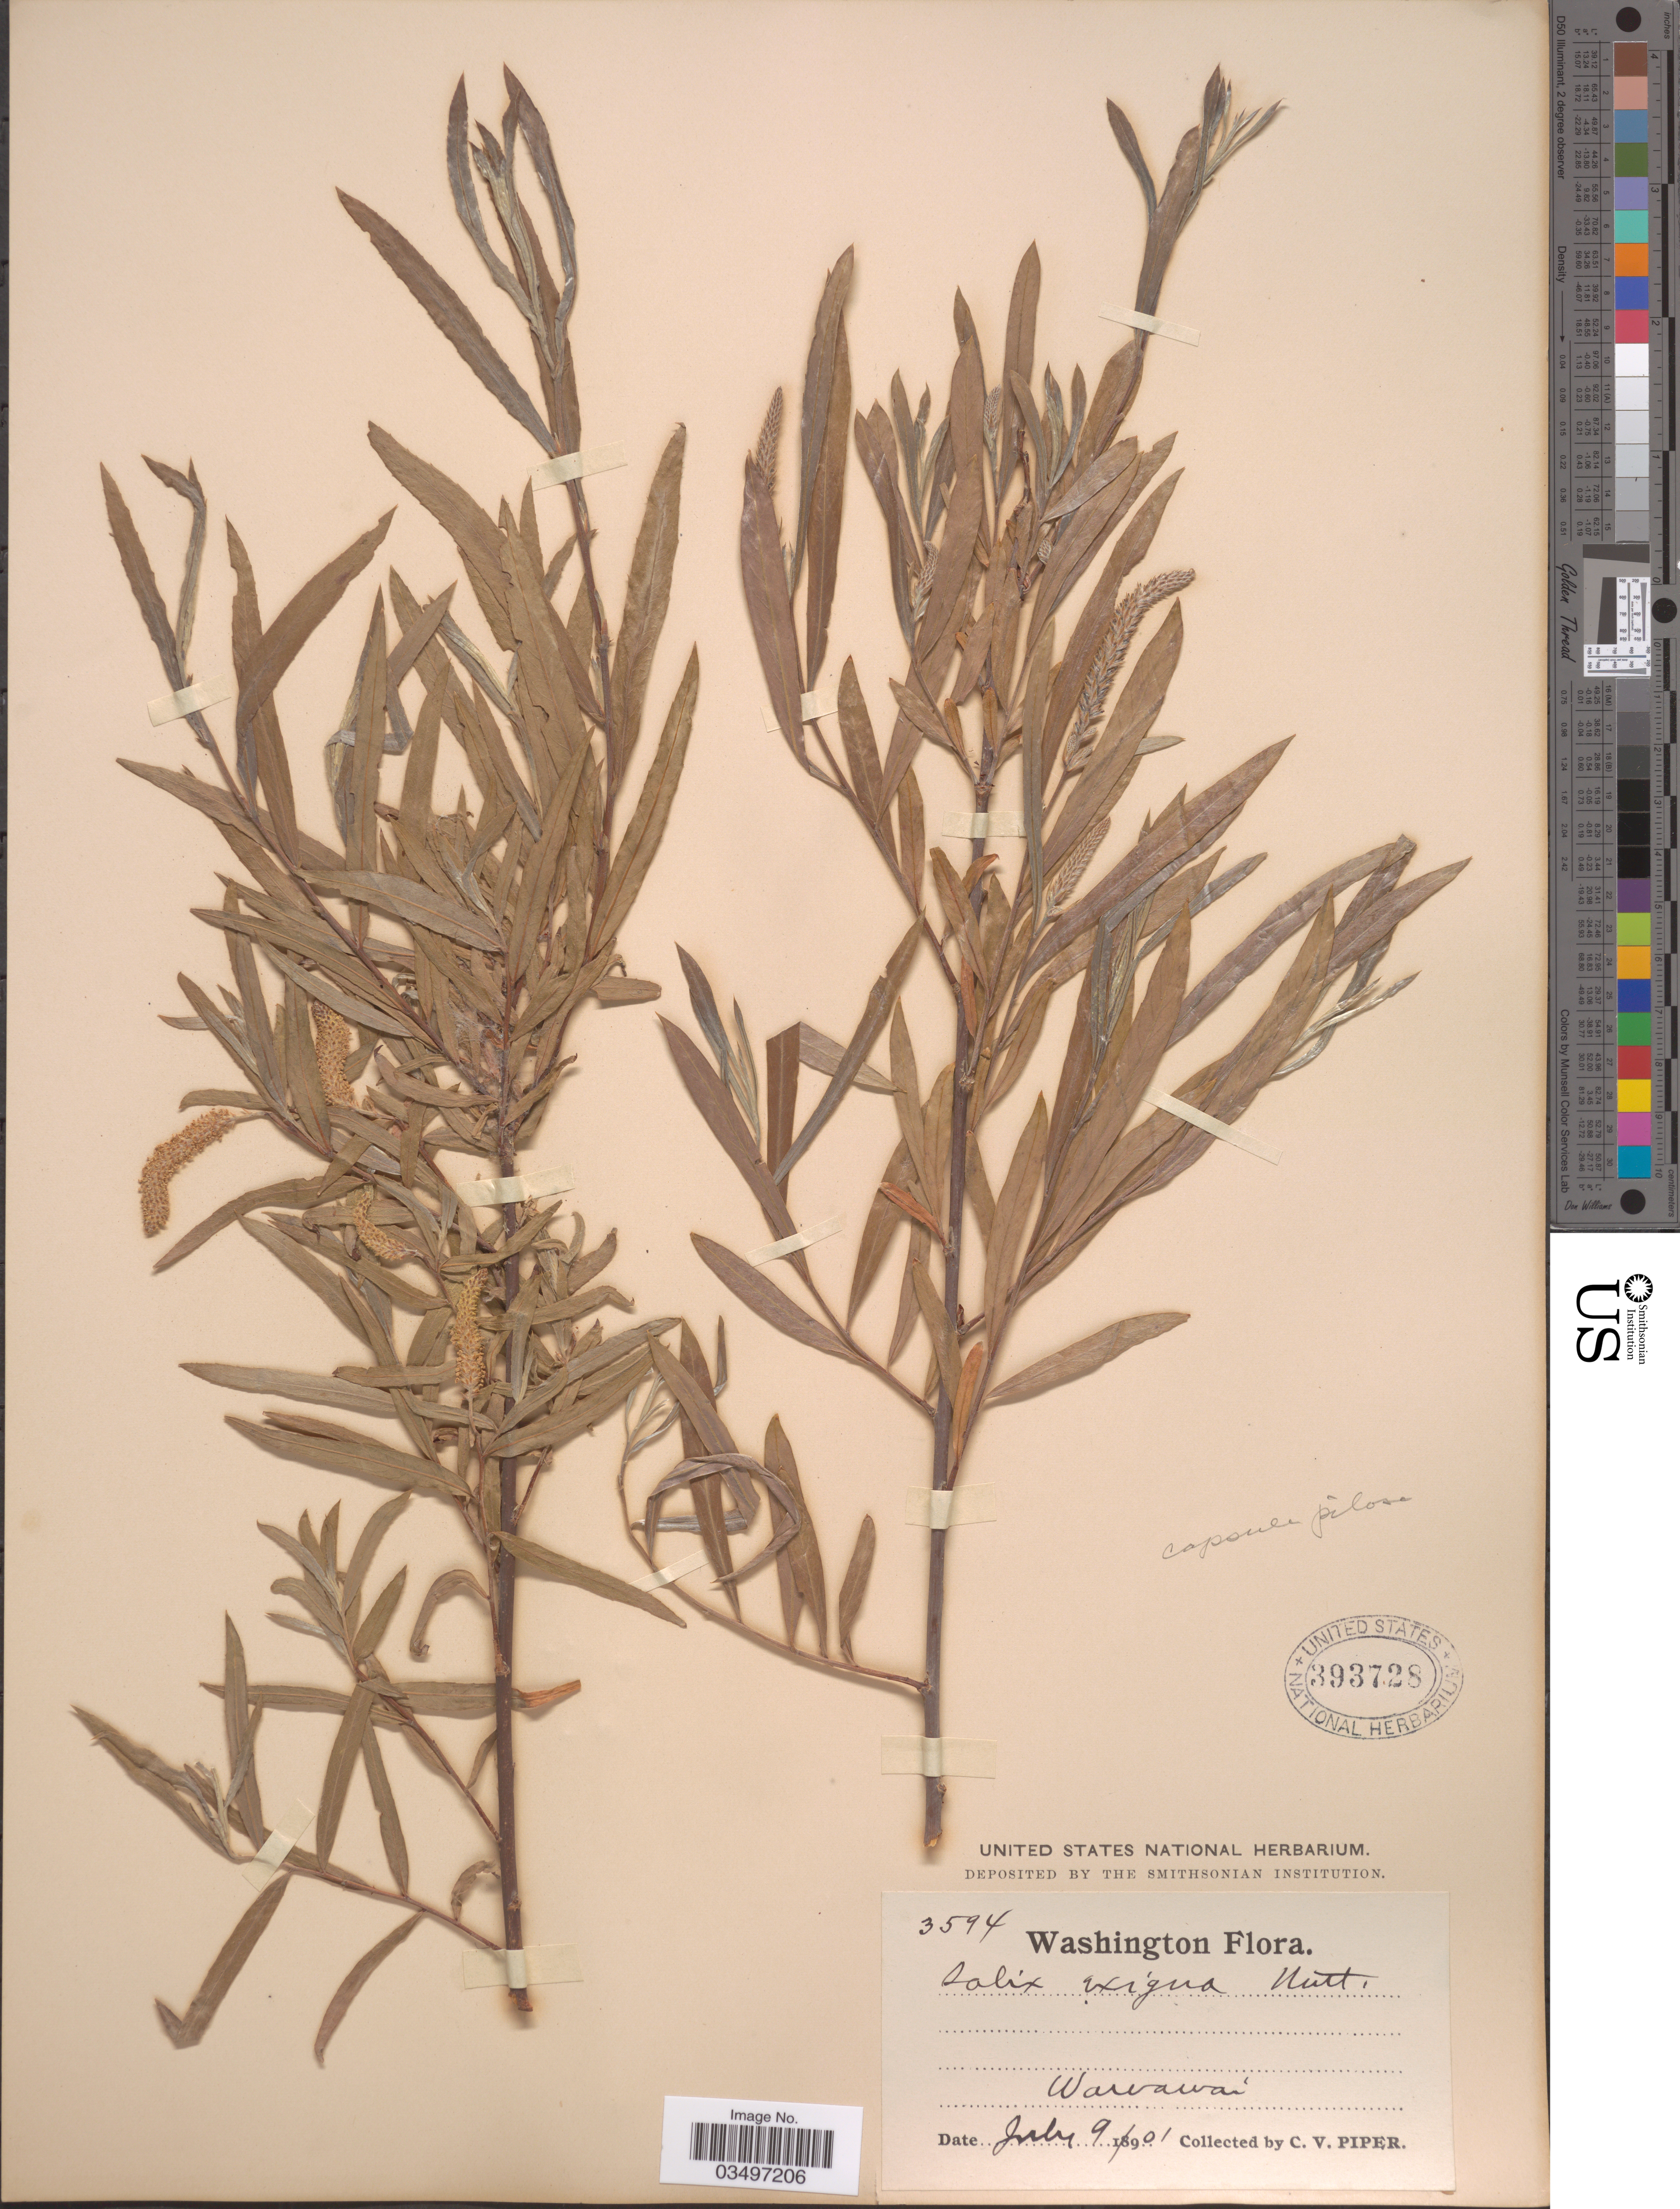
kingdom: Plantae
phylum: Tracheophyta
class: Magnoliopsida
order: Malpighiales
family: Salicaceae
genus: Salix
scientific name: Salix exigua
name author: Nutt.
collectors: C. V. Piper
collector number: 3594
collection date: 1901-07-09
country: United States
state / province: Washington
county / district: Whitman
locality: Wawawai.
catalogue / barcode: US 393728